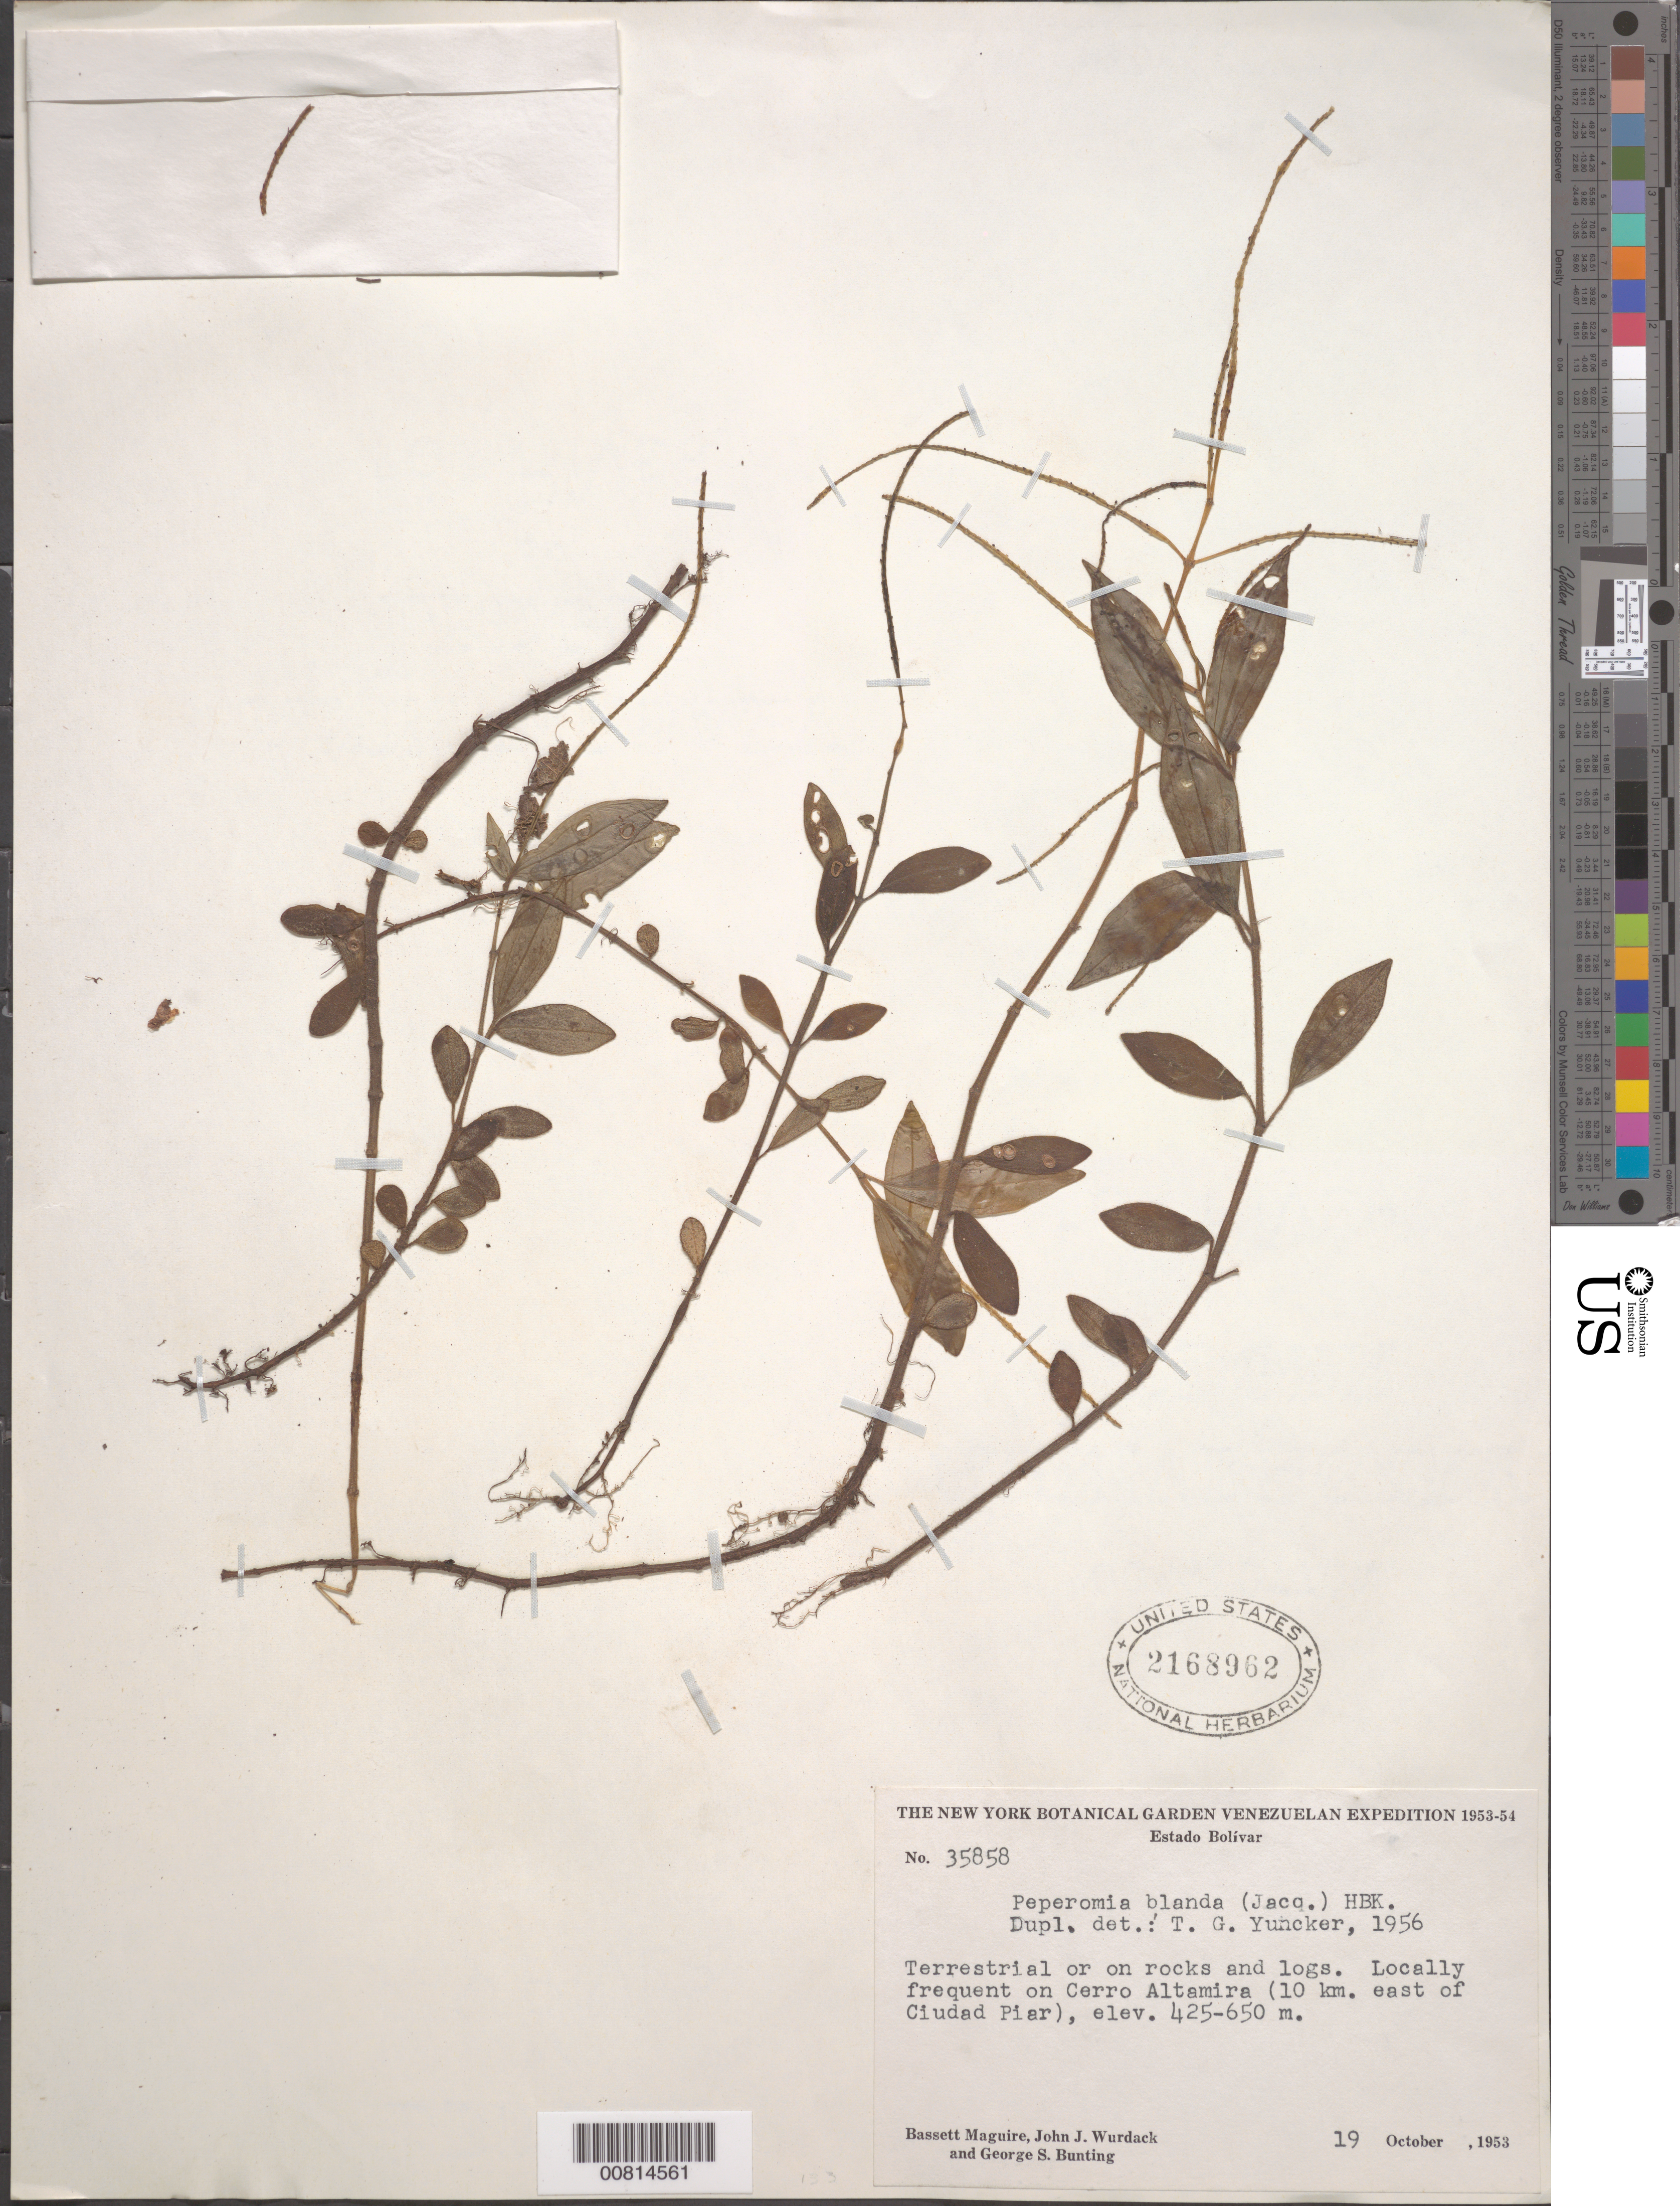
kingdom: Plantae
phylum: Tracheophyta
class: Magnoliopsida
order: Piperales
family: Piperaceae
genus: Peperomia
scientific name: Peperomia blanda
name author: (Jacq.) Kunth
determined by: Yuncker, T. G.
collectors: B. Maguire, J. J. Wurdack & G. S. Bunting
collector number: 35858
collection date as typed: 19-Oct-53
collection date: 1953-10-19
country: Venezuela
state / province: Bolívar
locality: Cerro Altamira, 10 km E of Ciudad Piar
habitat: On rocks and logs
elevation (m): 425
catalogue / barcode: US 2168962